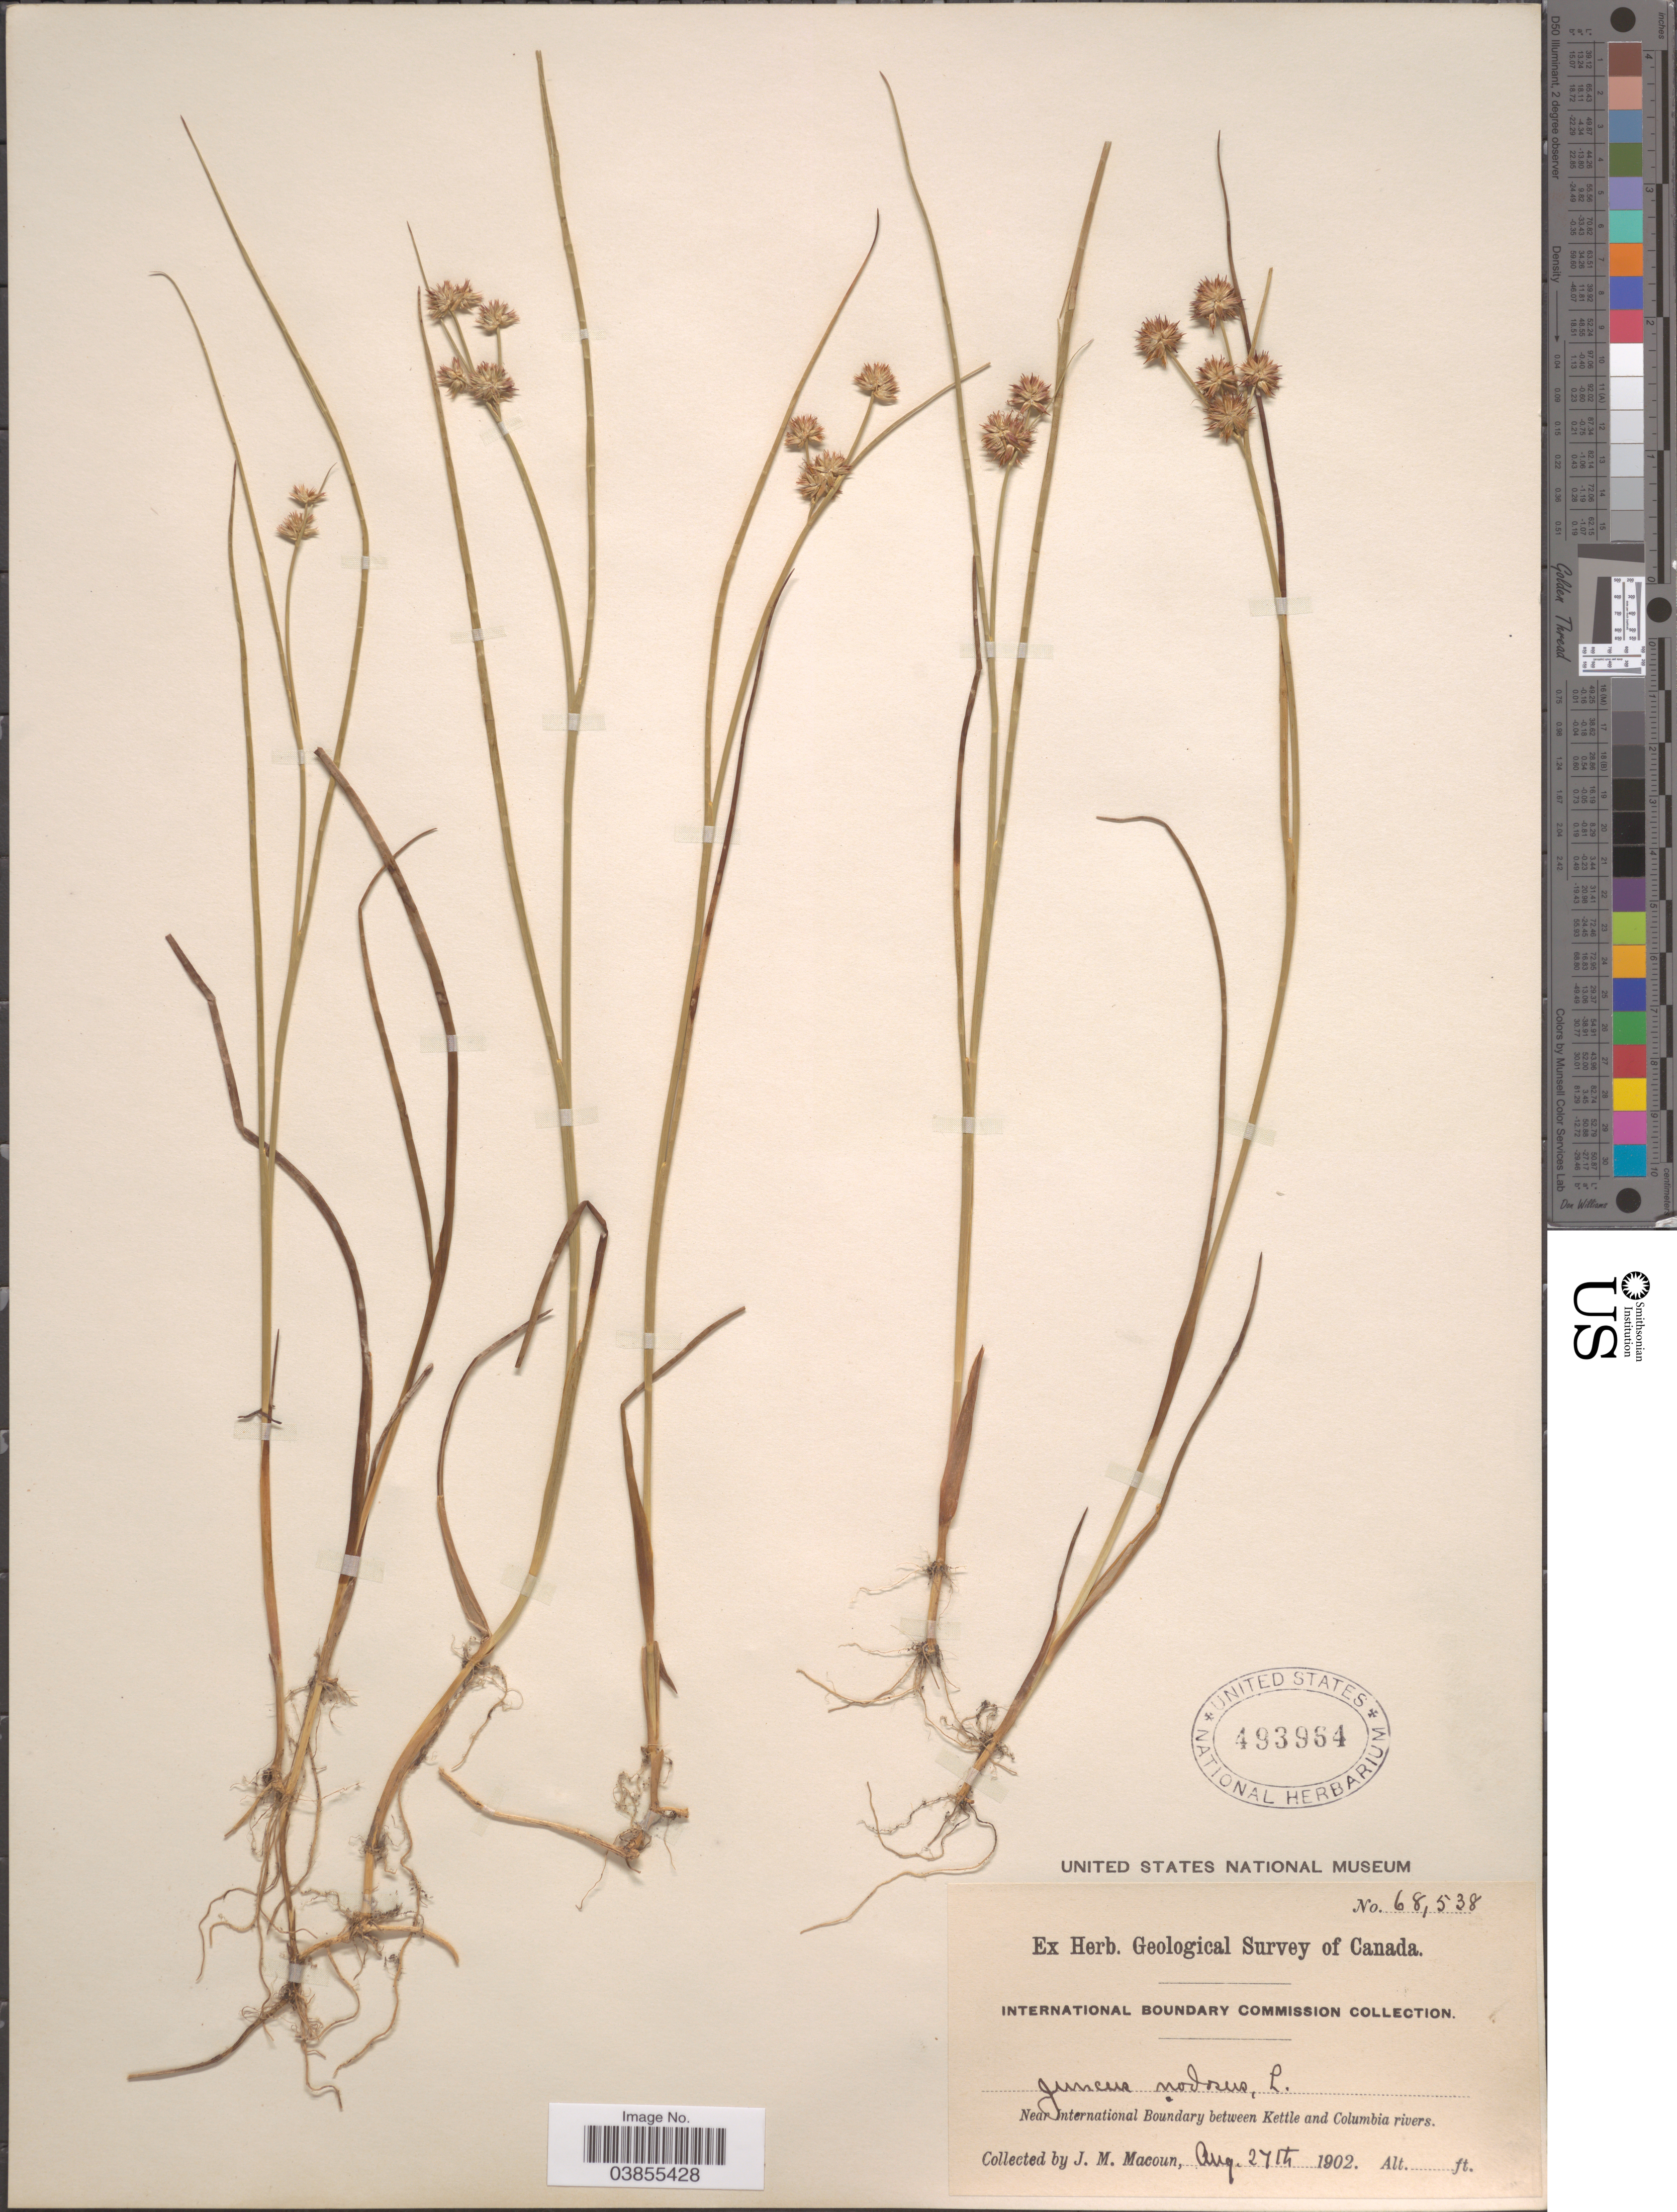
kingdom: Plantae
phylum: Tracheophyta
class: Liliopsida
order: Poales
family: Juncaceae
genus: Juncus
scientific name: Juncus nodosus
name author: L.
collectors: J. M. Macoun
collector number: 68538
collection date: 1902-08-27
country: Canada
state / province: British Columbia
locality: Near International Boundary between Kettle and Columbia rivers.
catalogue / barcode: US 493964